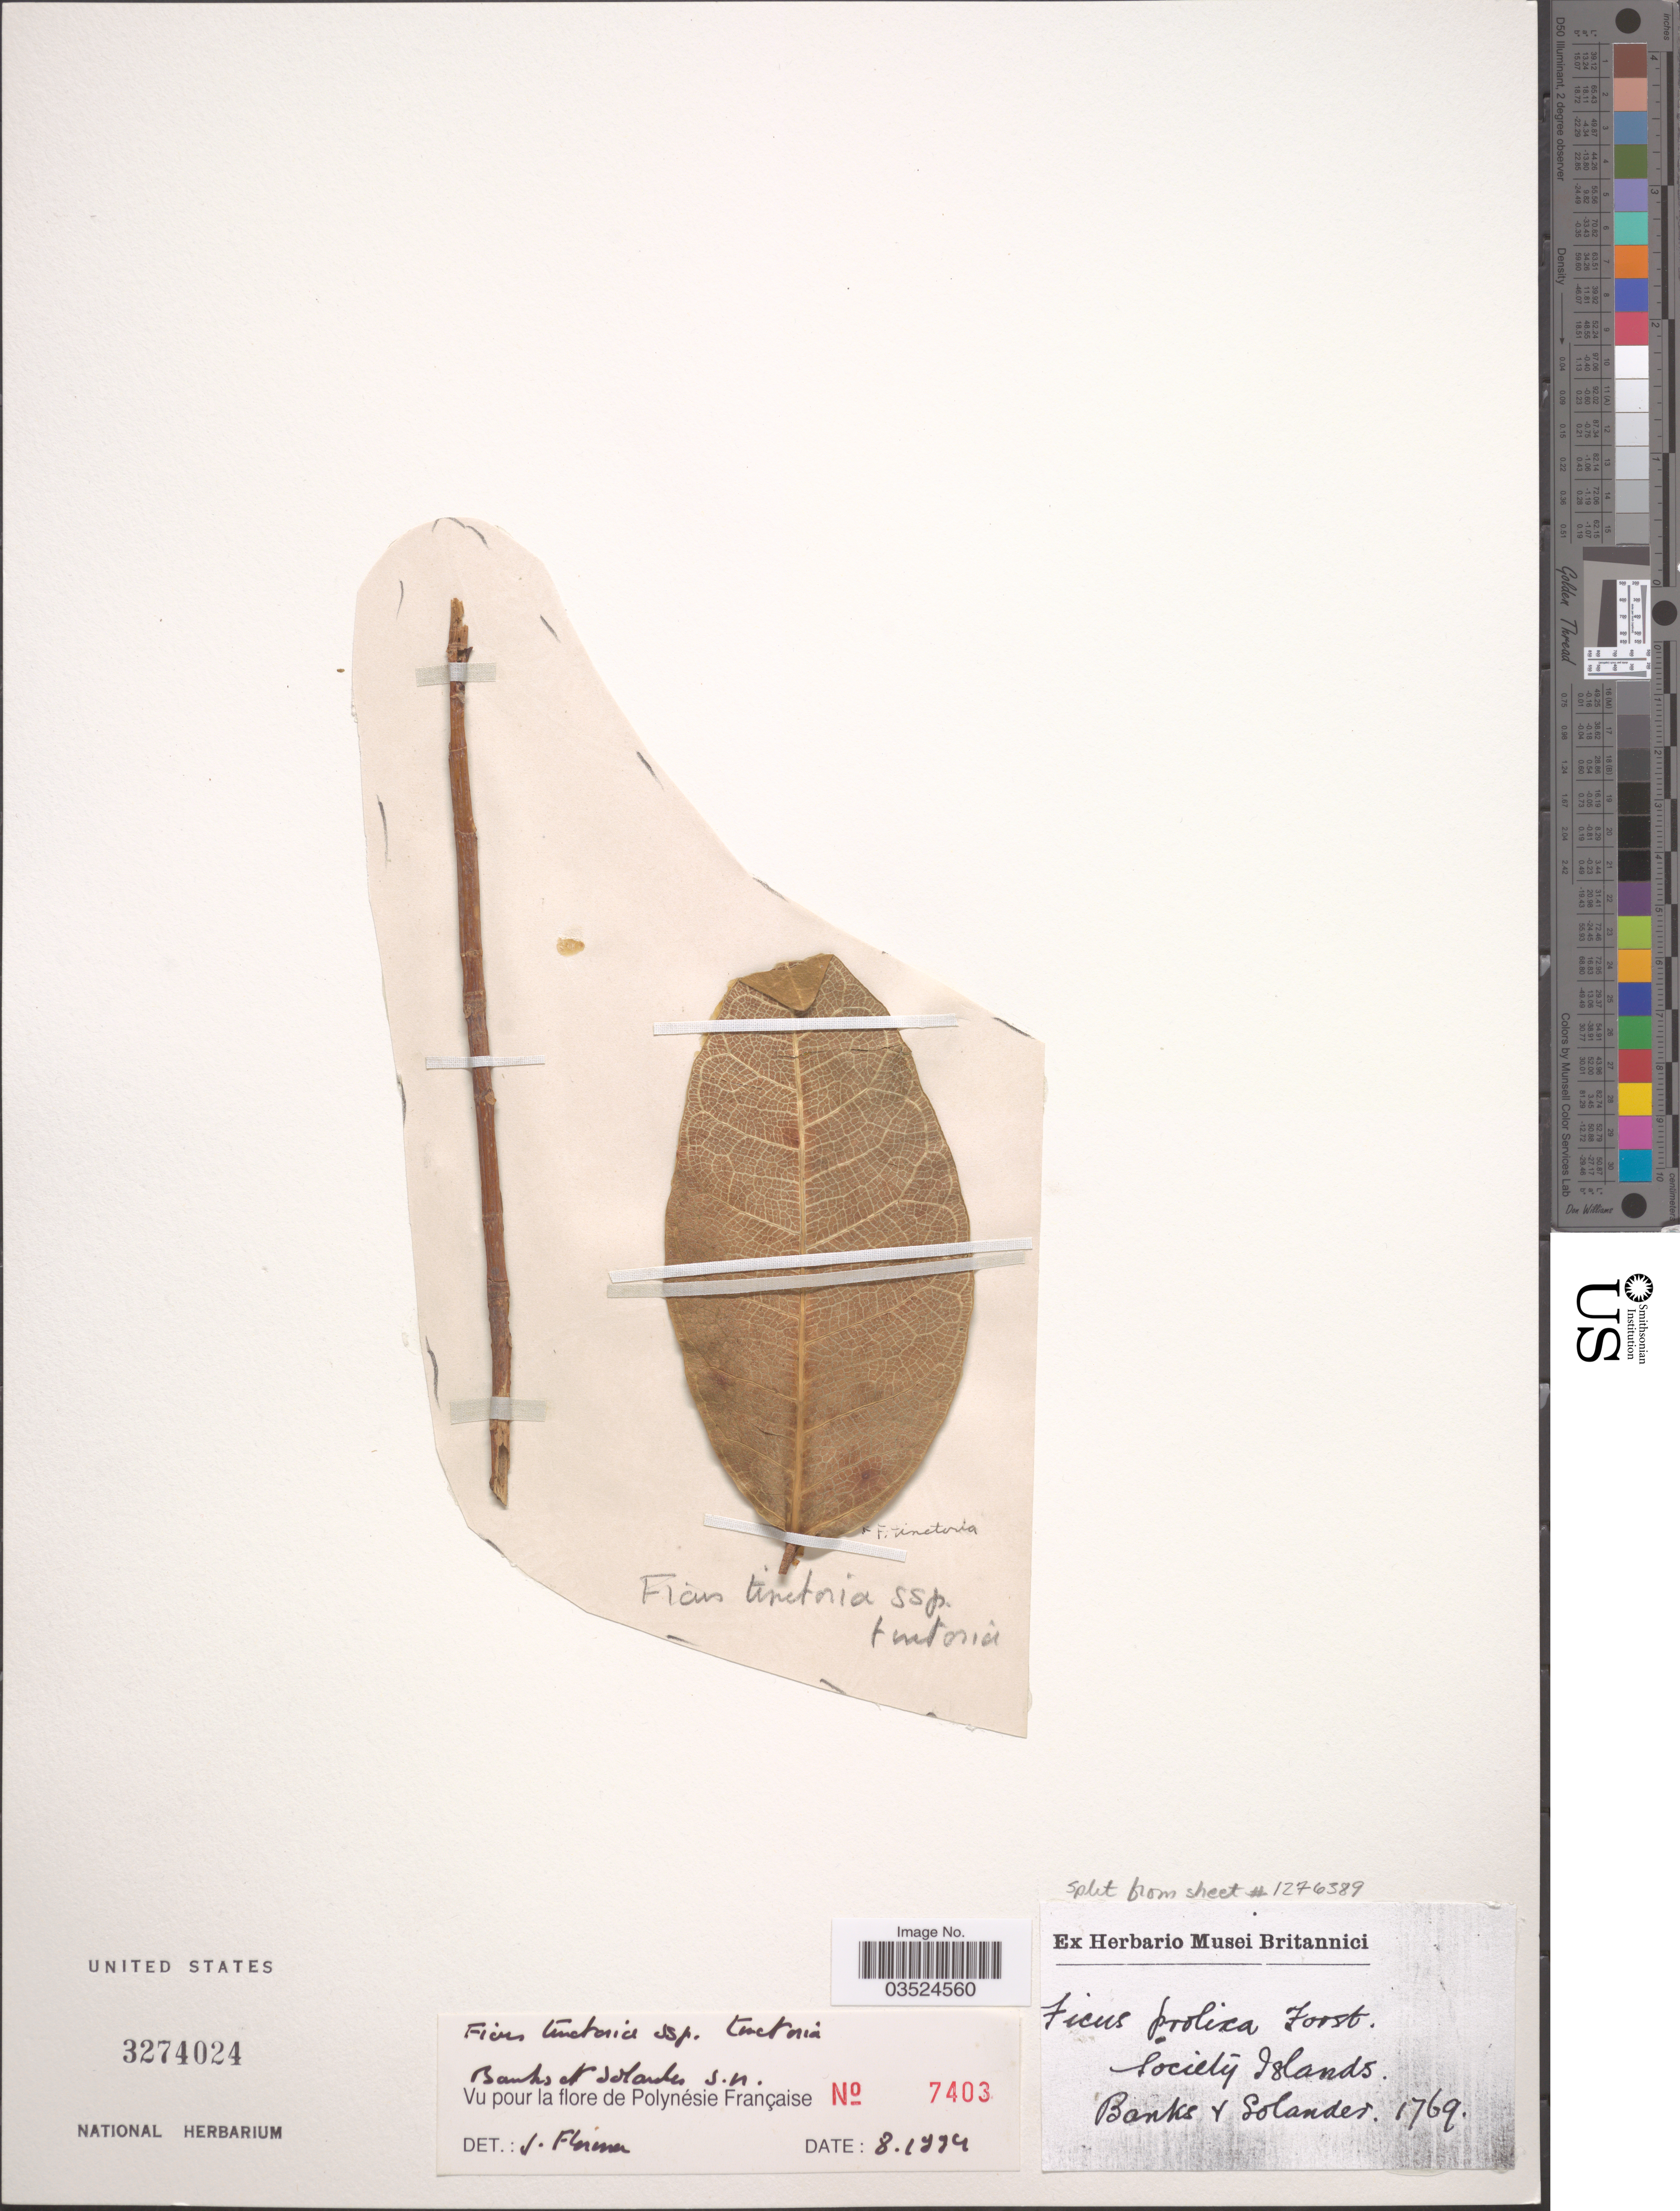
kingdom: Plantae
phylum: Tracheophyta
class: Magnoliopsida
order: Rosales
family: Moraceae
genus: Ficus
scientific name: Ficus tinctoria subsp. tinctoria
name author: G. Forst.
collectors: -- Banks & -- Solander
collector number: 1769 ?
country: French Polynesia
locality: Society Islands.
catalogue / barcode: US 3274024